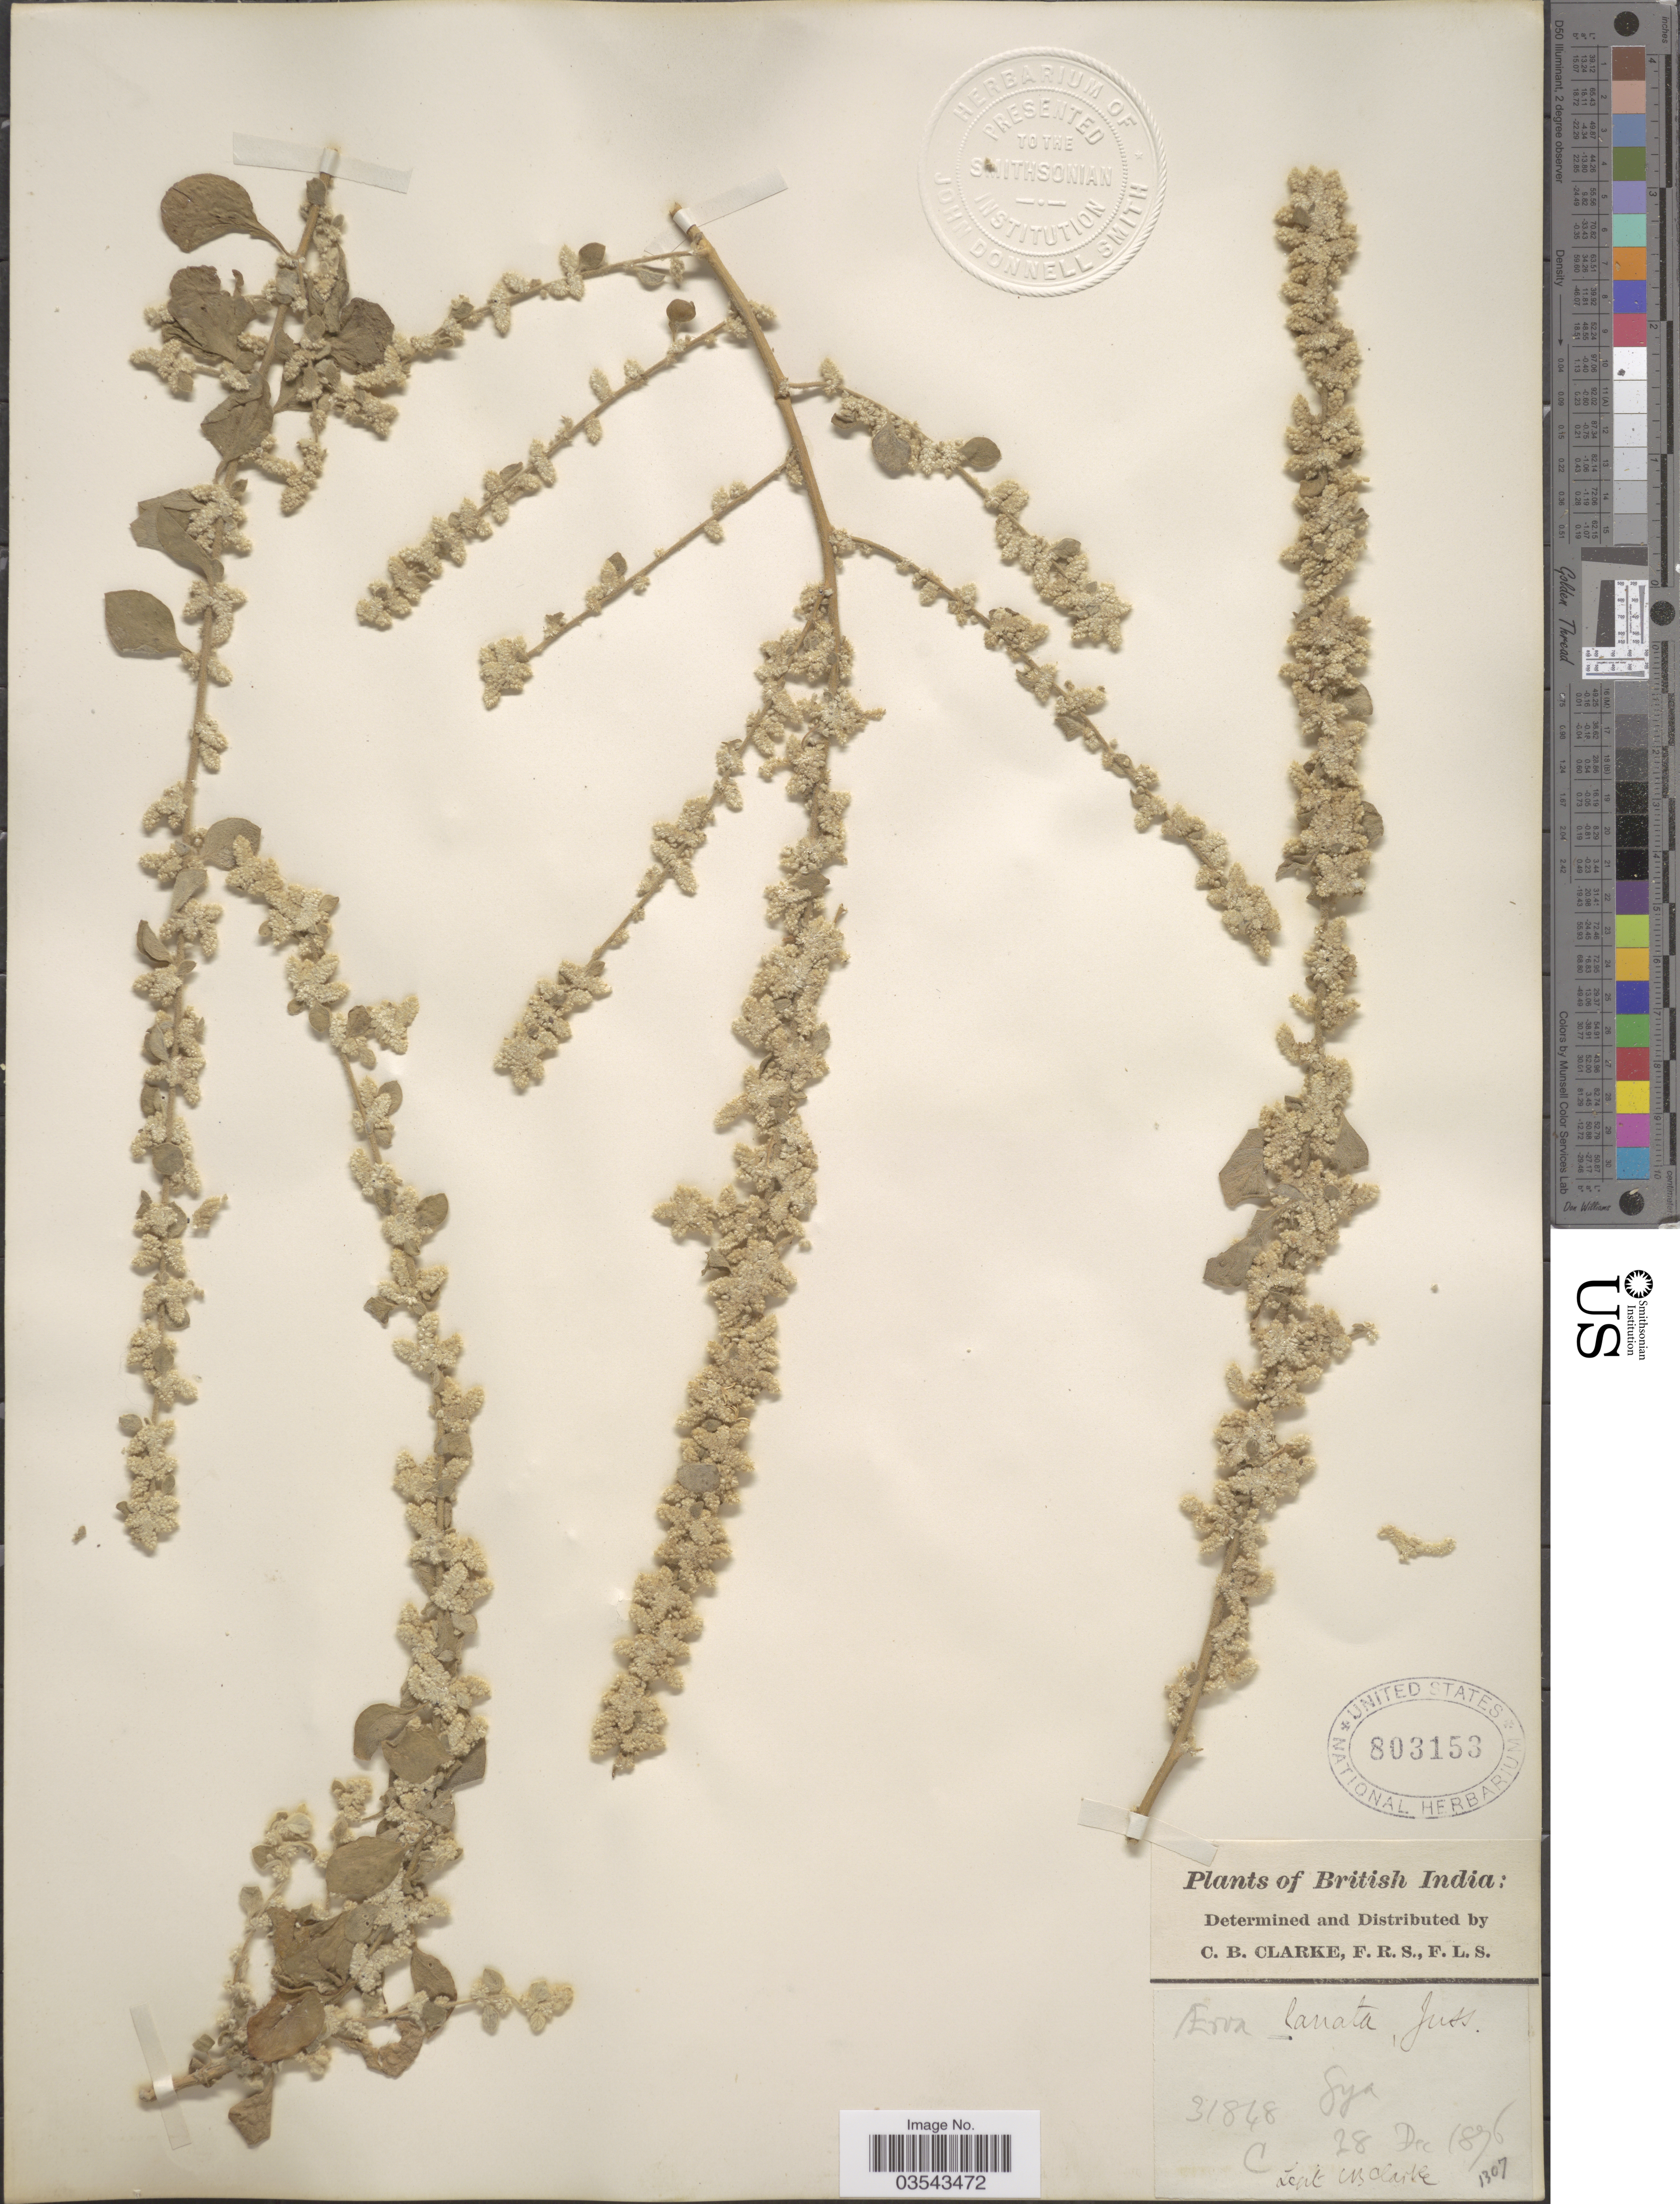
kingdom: Plantae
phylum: Tracheophyta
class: Magnoliopsida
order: Caryophyllales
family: Amaranthaceae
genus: Ouret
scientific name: Ouret lanata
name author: (L.) Kuntze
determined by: U.S. National Herbarium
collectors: C. B. Clarke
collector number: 31848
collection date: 1876-12-28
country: India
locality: British India. Sya.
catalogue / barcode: US 803153